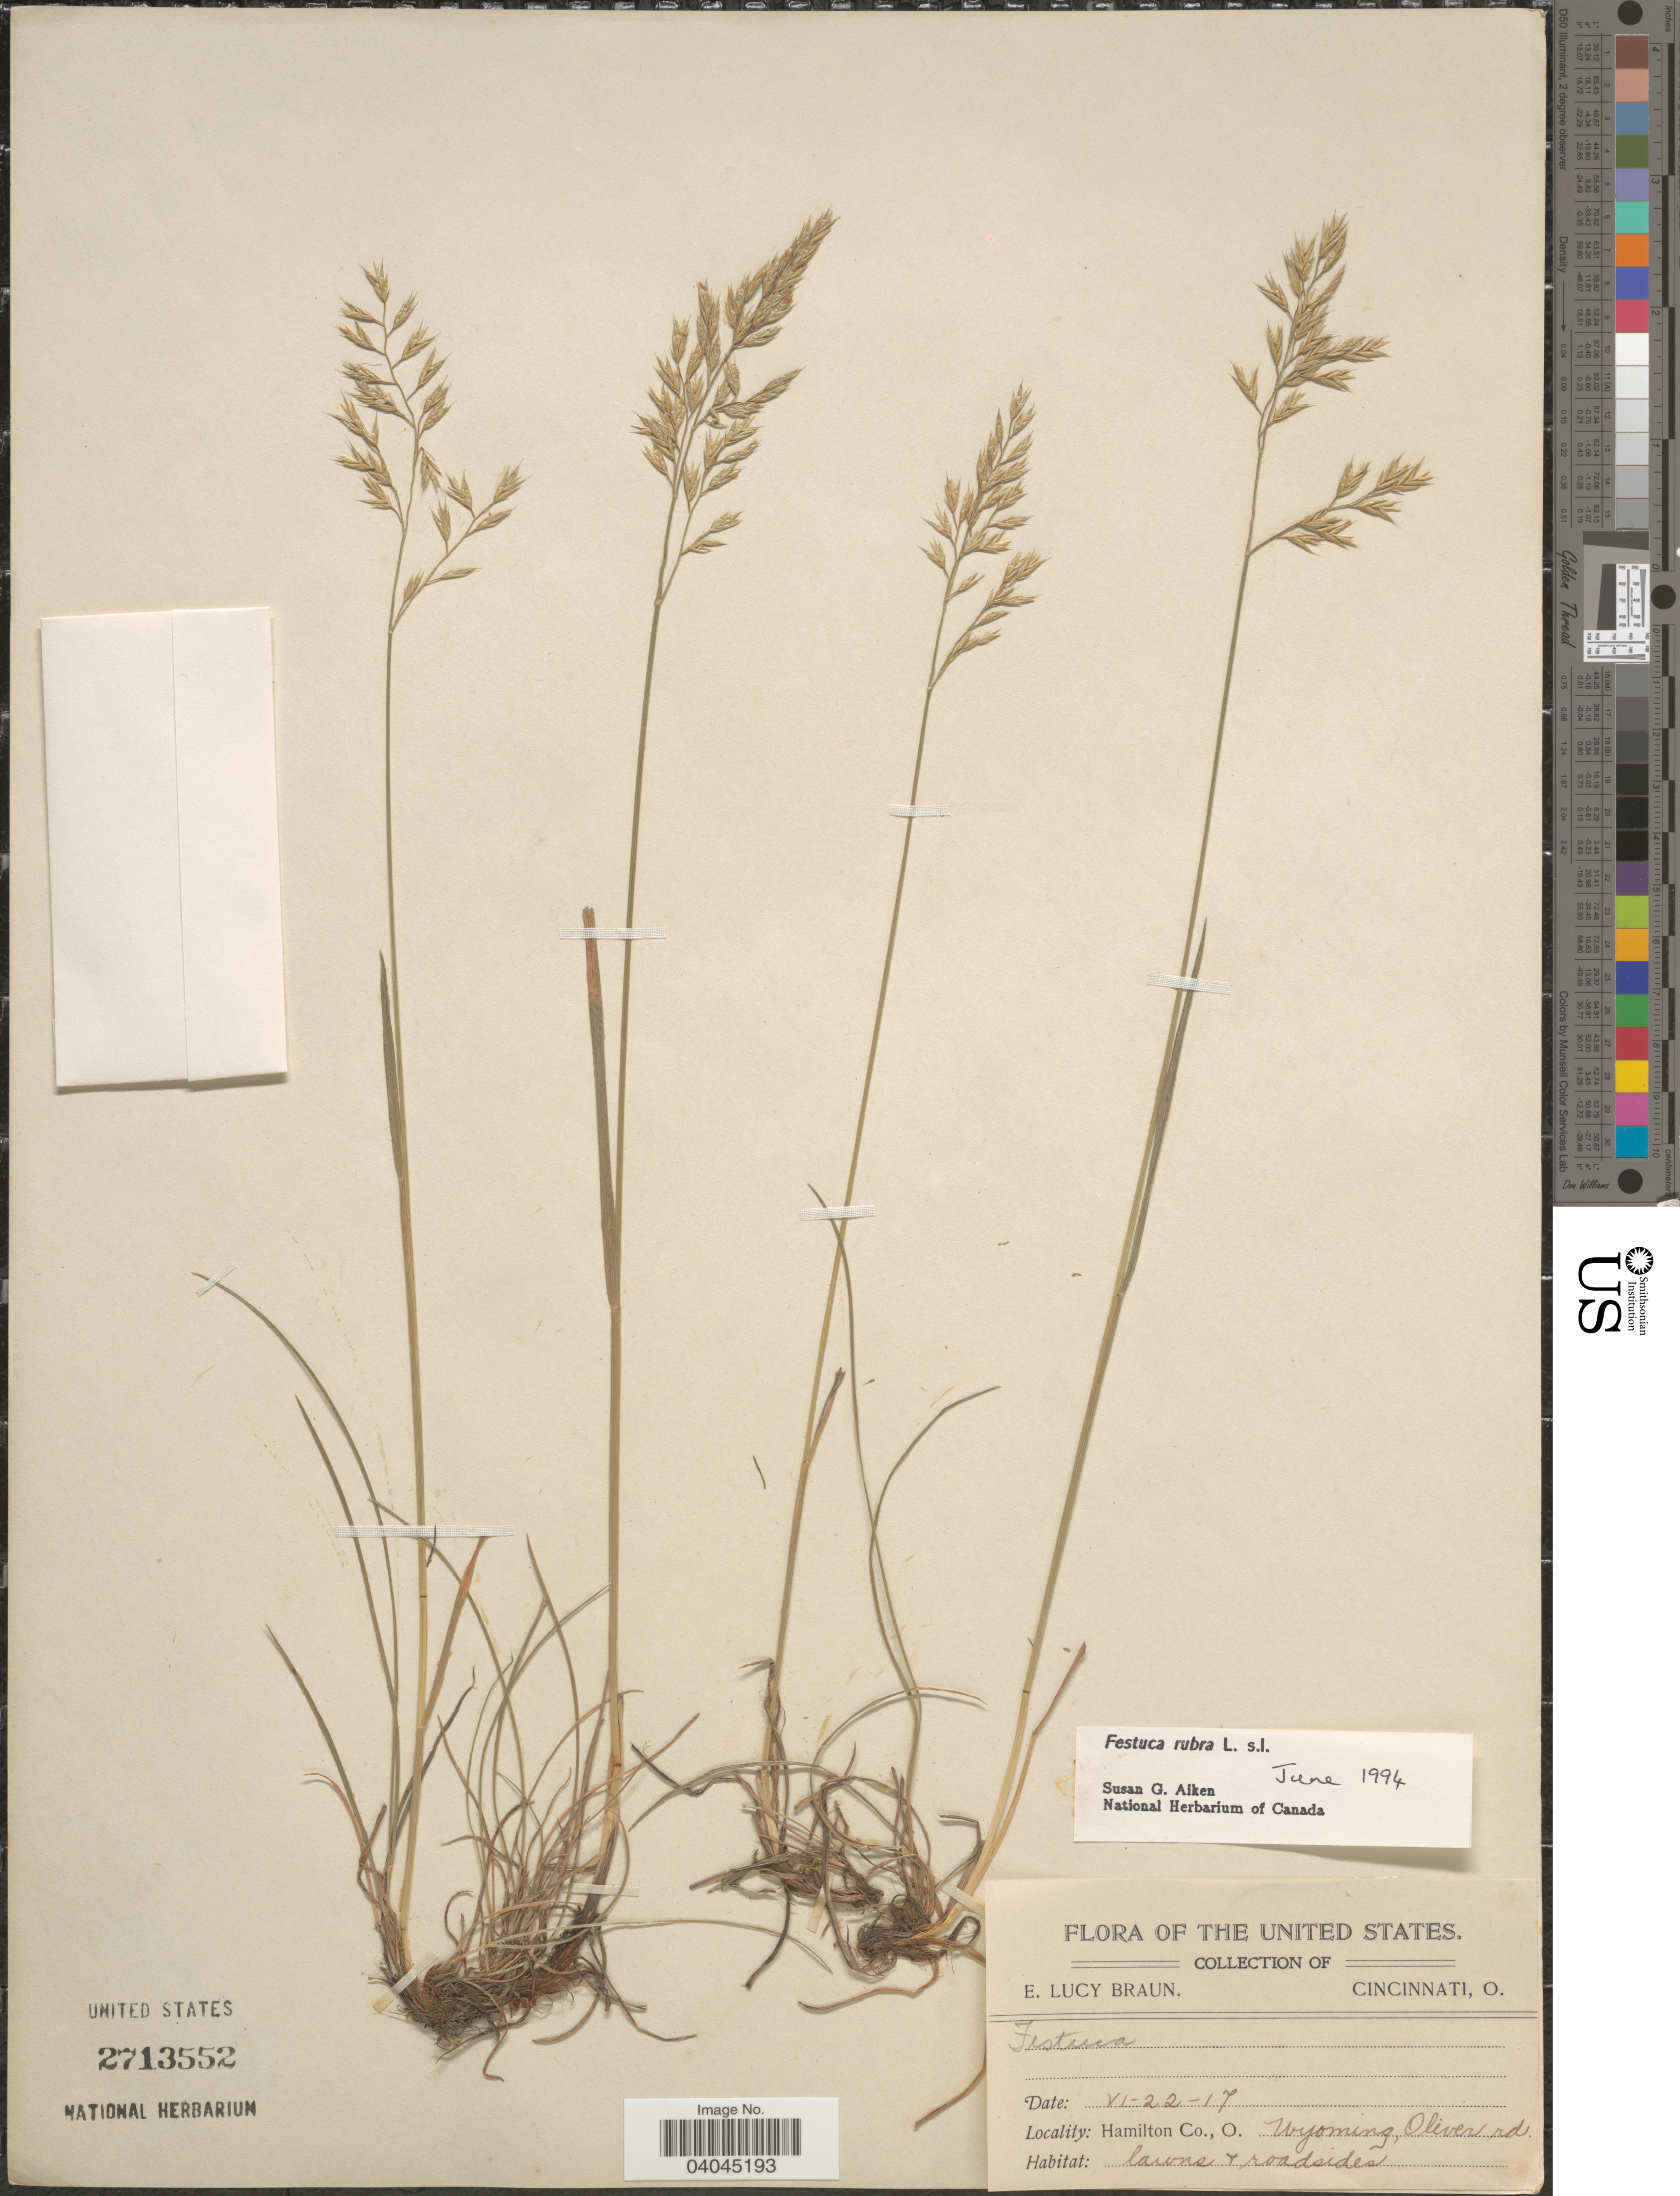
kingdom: Plantae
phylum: Tracheophyta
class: Liliopsida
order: Poales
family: Poaceae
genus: Festuca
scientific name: Festuca rubra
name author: L.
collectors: E. L. Braun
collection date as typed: Transcribed d/m/y: 22/6/17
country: United States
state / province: Ohio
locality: Hamilton Co. Wyoming, Oliver rd.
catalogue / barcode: US 2713552